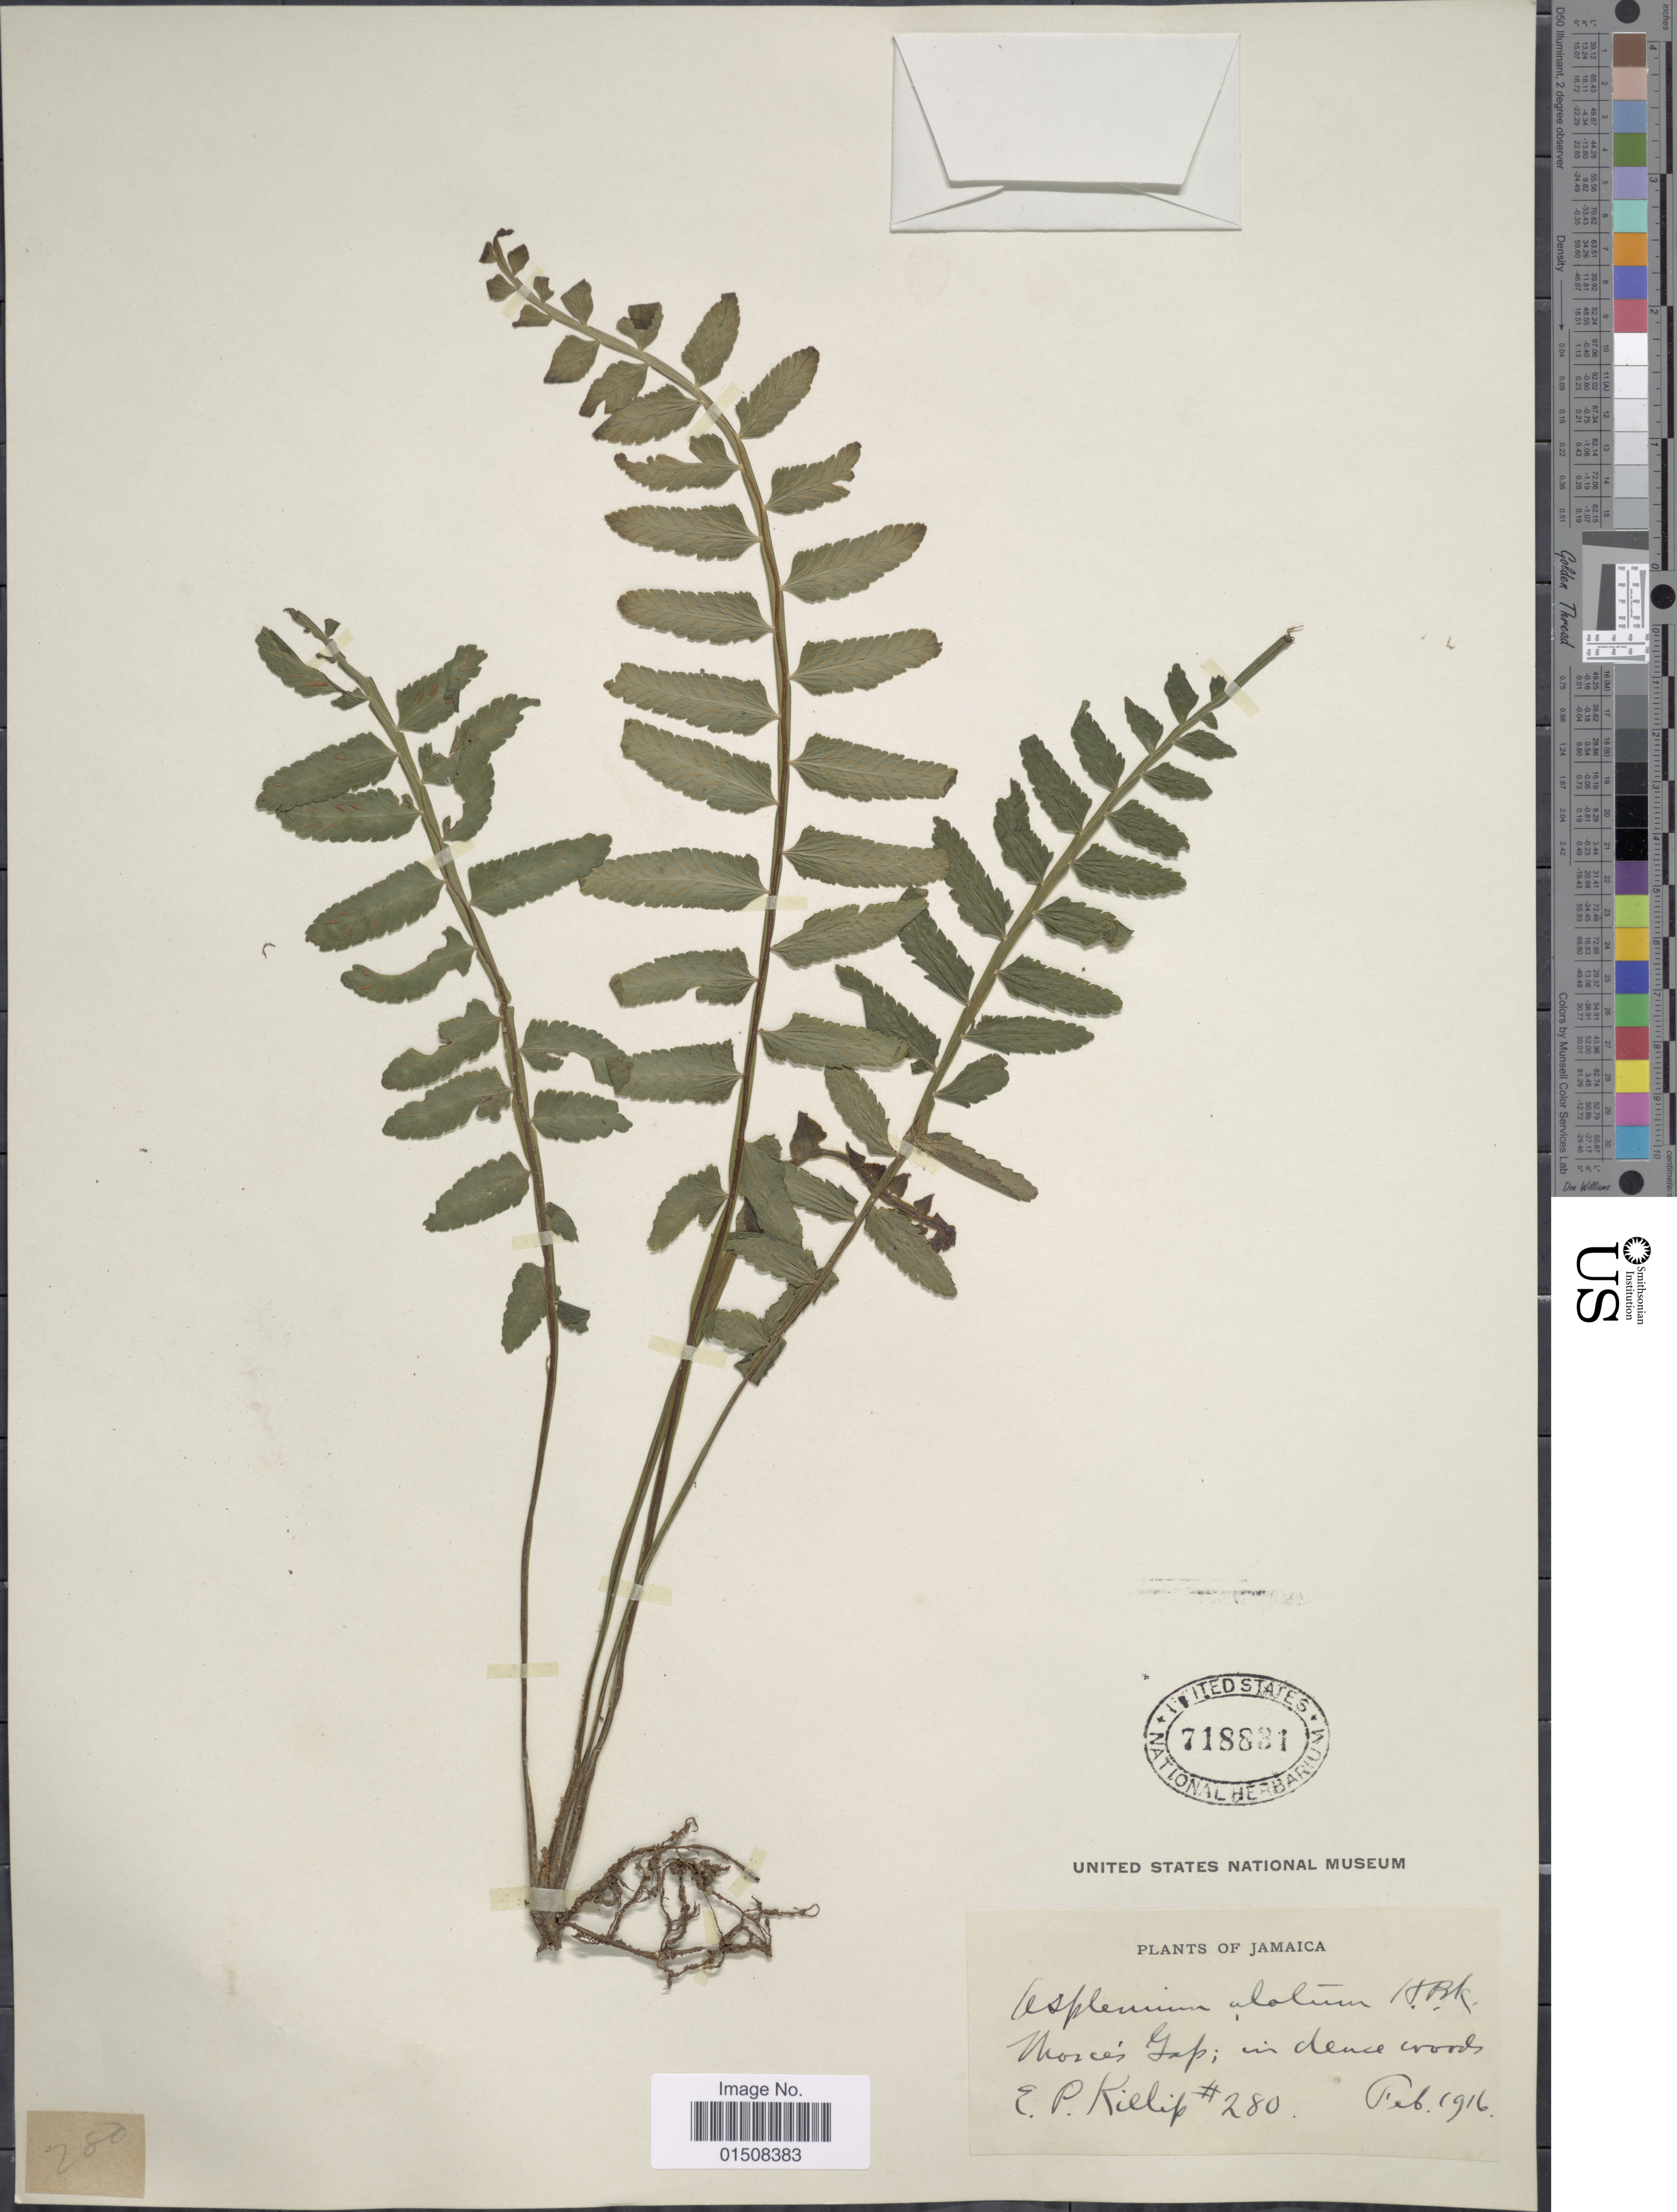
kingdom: Plantae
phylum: Tracheophyta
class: Polypodiopsida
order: Polypodiales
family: Aspleniaceae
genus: Asplenium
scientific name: Asplenium alatum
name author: Humb. & Bonpl. ex Willd.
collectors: E. P. Killip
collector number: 280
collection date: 1916-02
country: Jamaica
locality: Morce's Gap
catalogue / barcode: US 718881